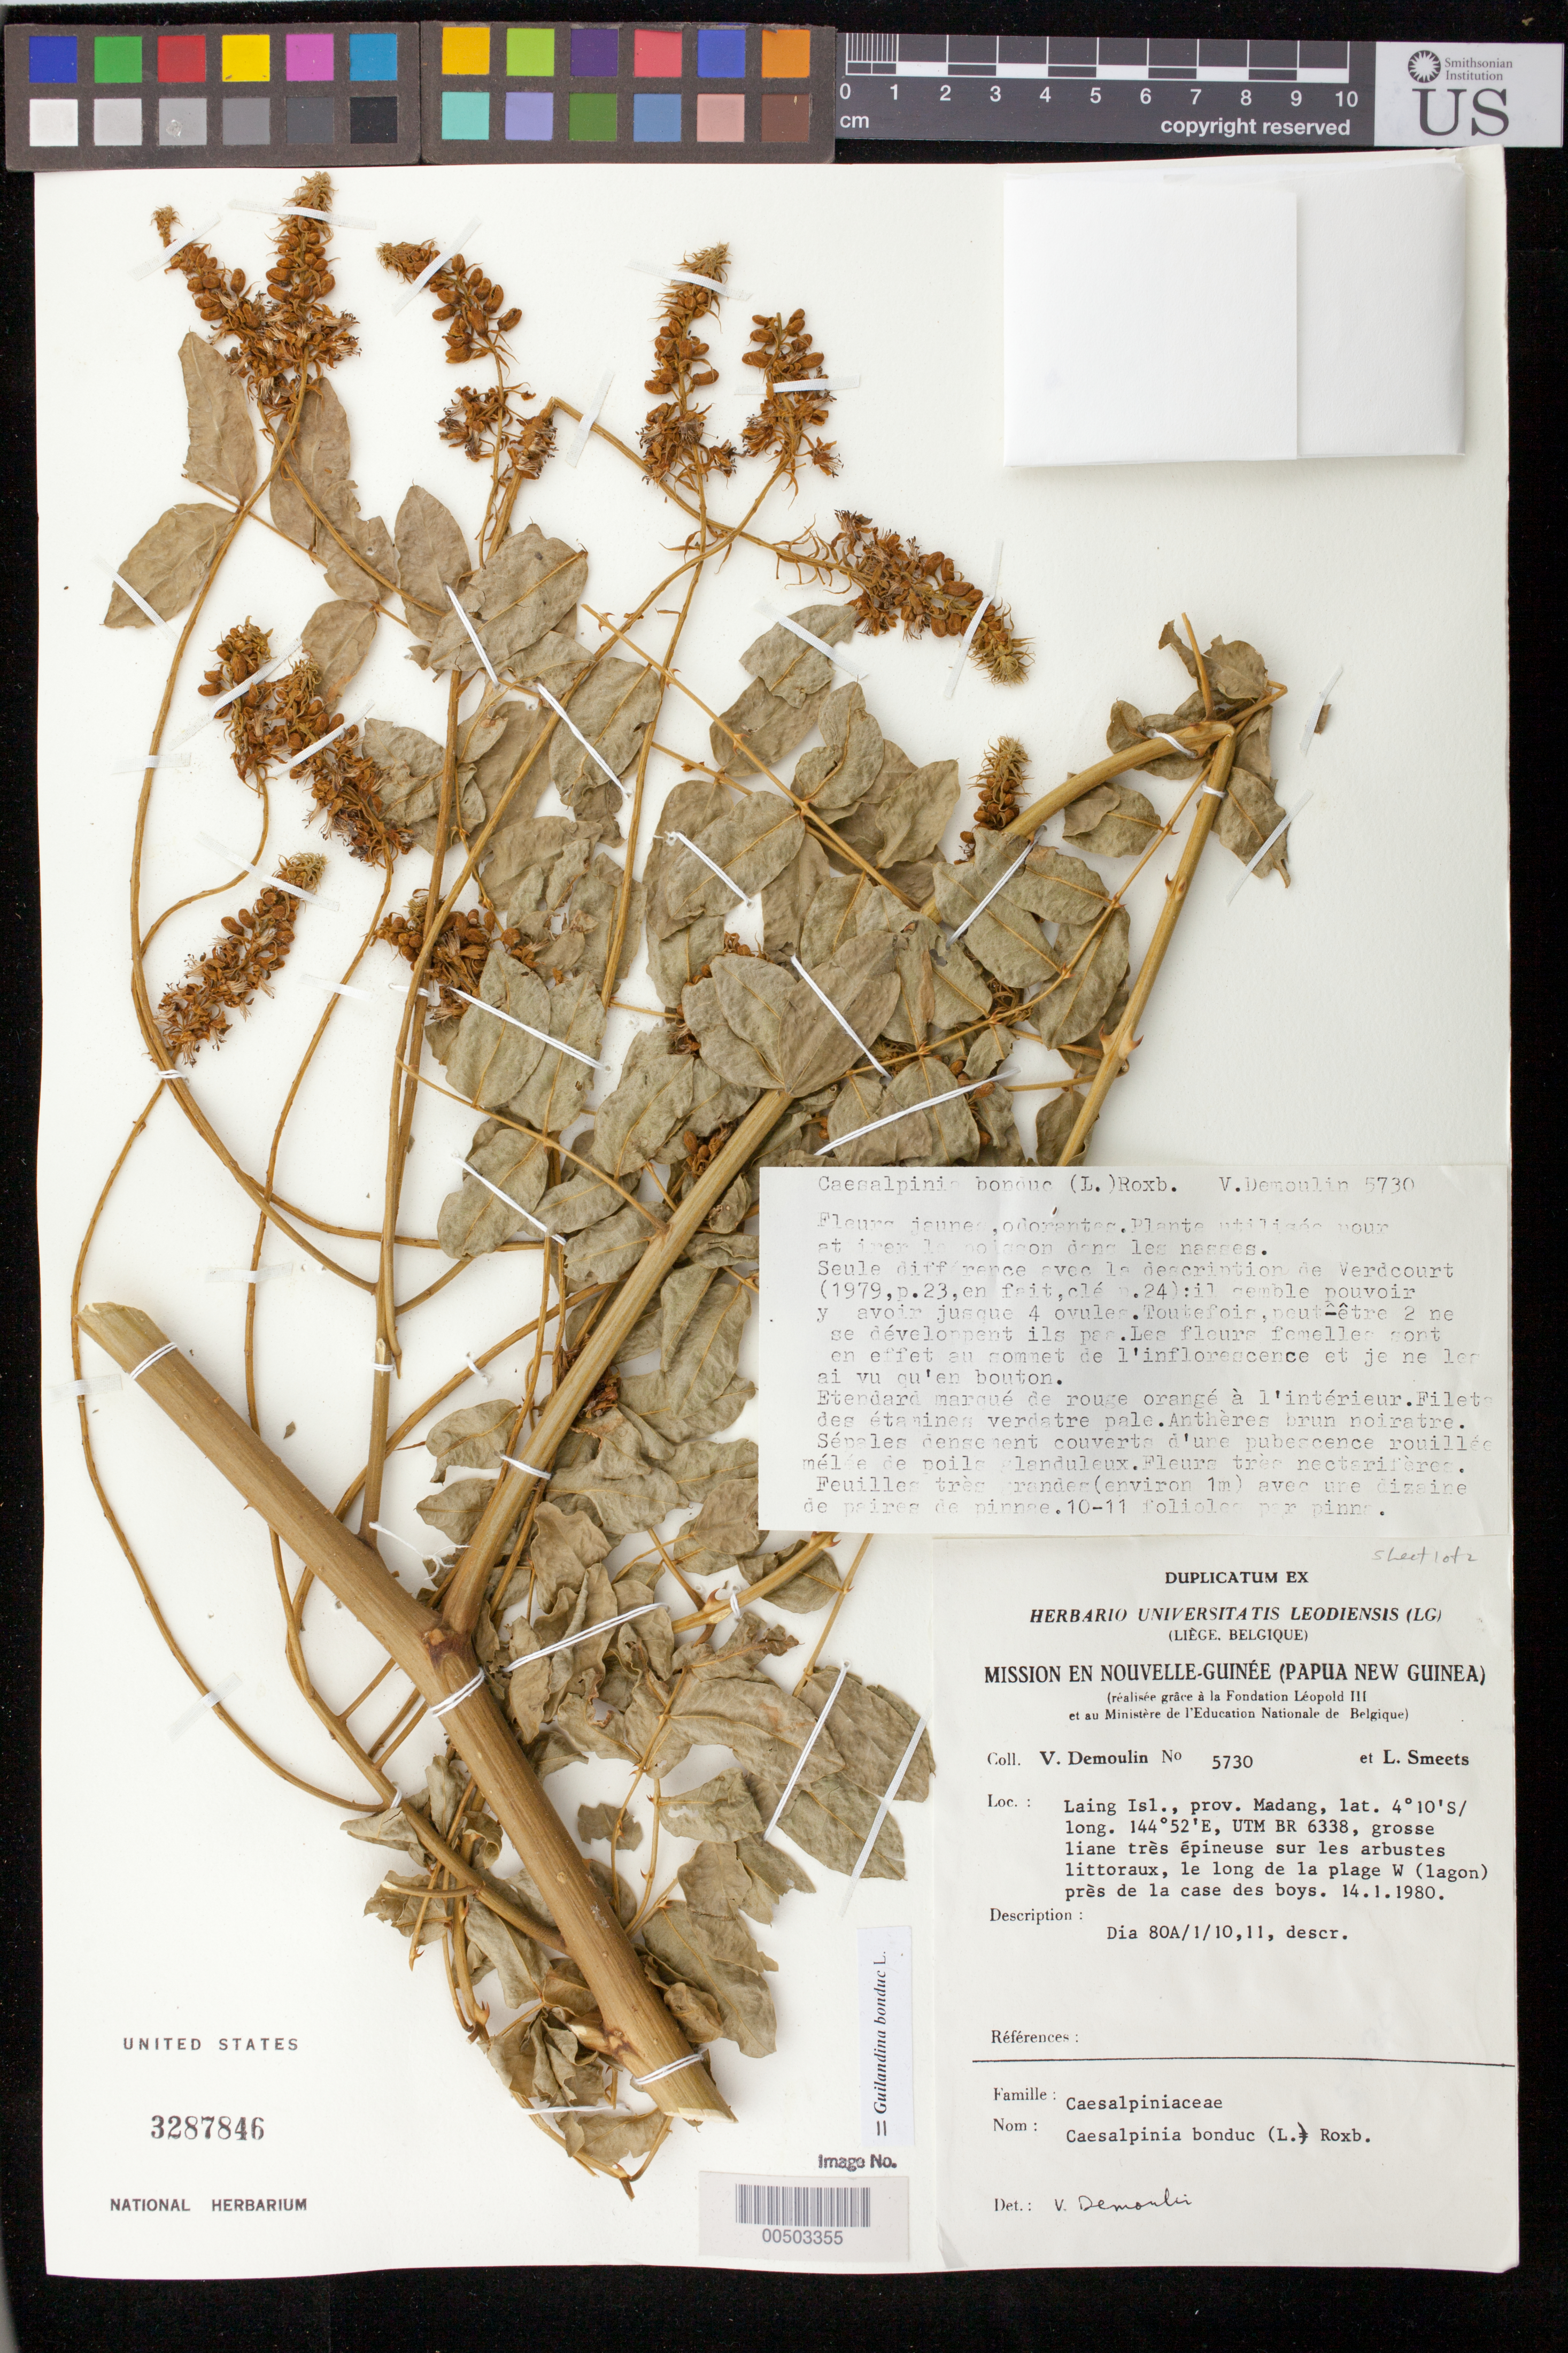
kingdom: Plantae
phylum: Tracheophyta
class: Magnoliopsida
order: Fabales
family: Fabaceae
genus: Guilandina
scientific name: Guilandina bonduc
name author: L.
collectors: V. Demoulin & L. Smeets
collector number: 5730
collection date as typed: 14 Jan 1980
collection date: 1980-01-14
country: Papua New Guinea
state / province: Madang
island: Laing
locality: Laing Isl.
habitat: Grosse ;oame tres epineuse sur les arbustes littoraux, le long de la plage W (lagon) pres de la case des boys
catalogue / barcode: US 3287846